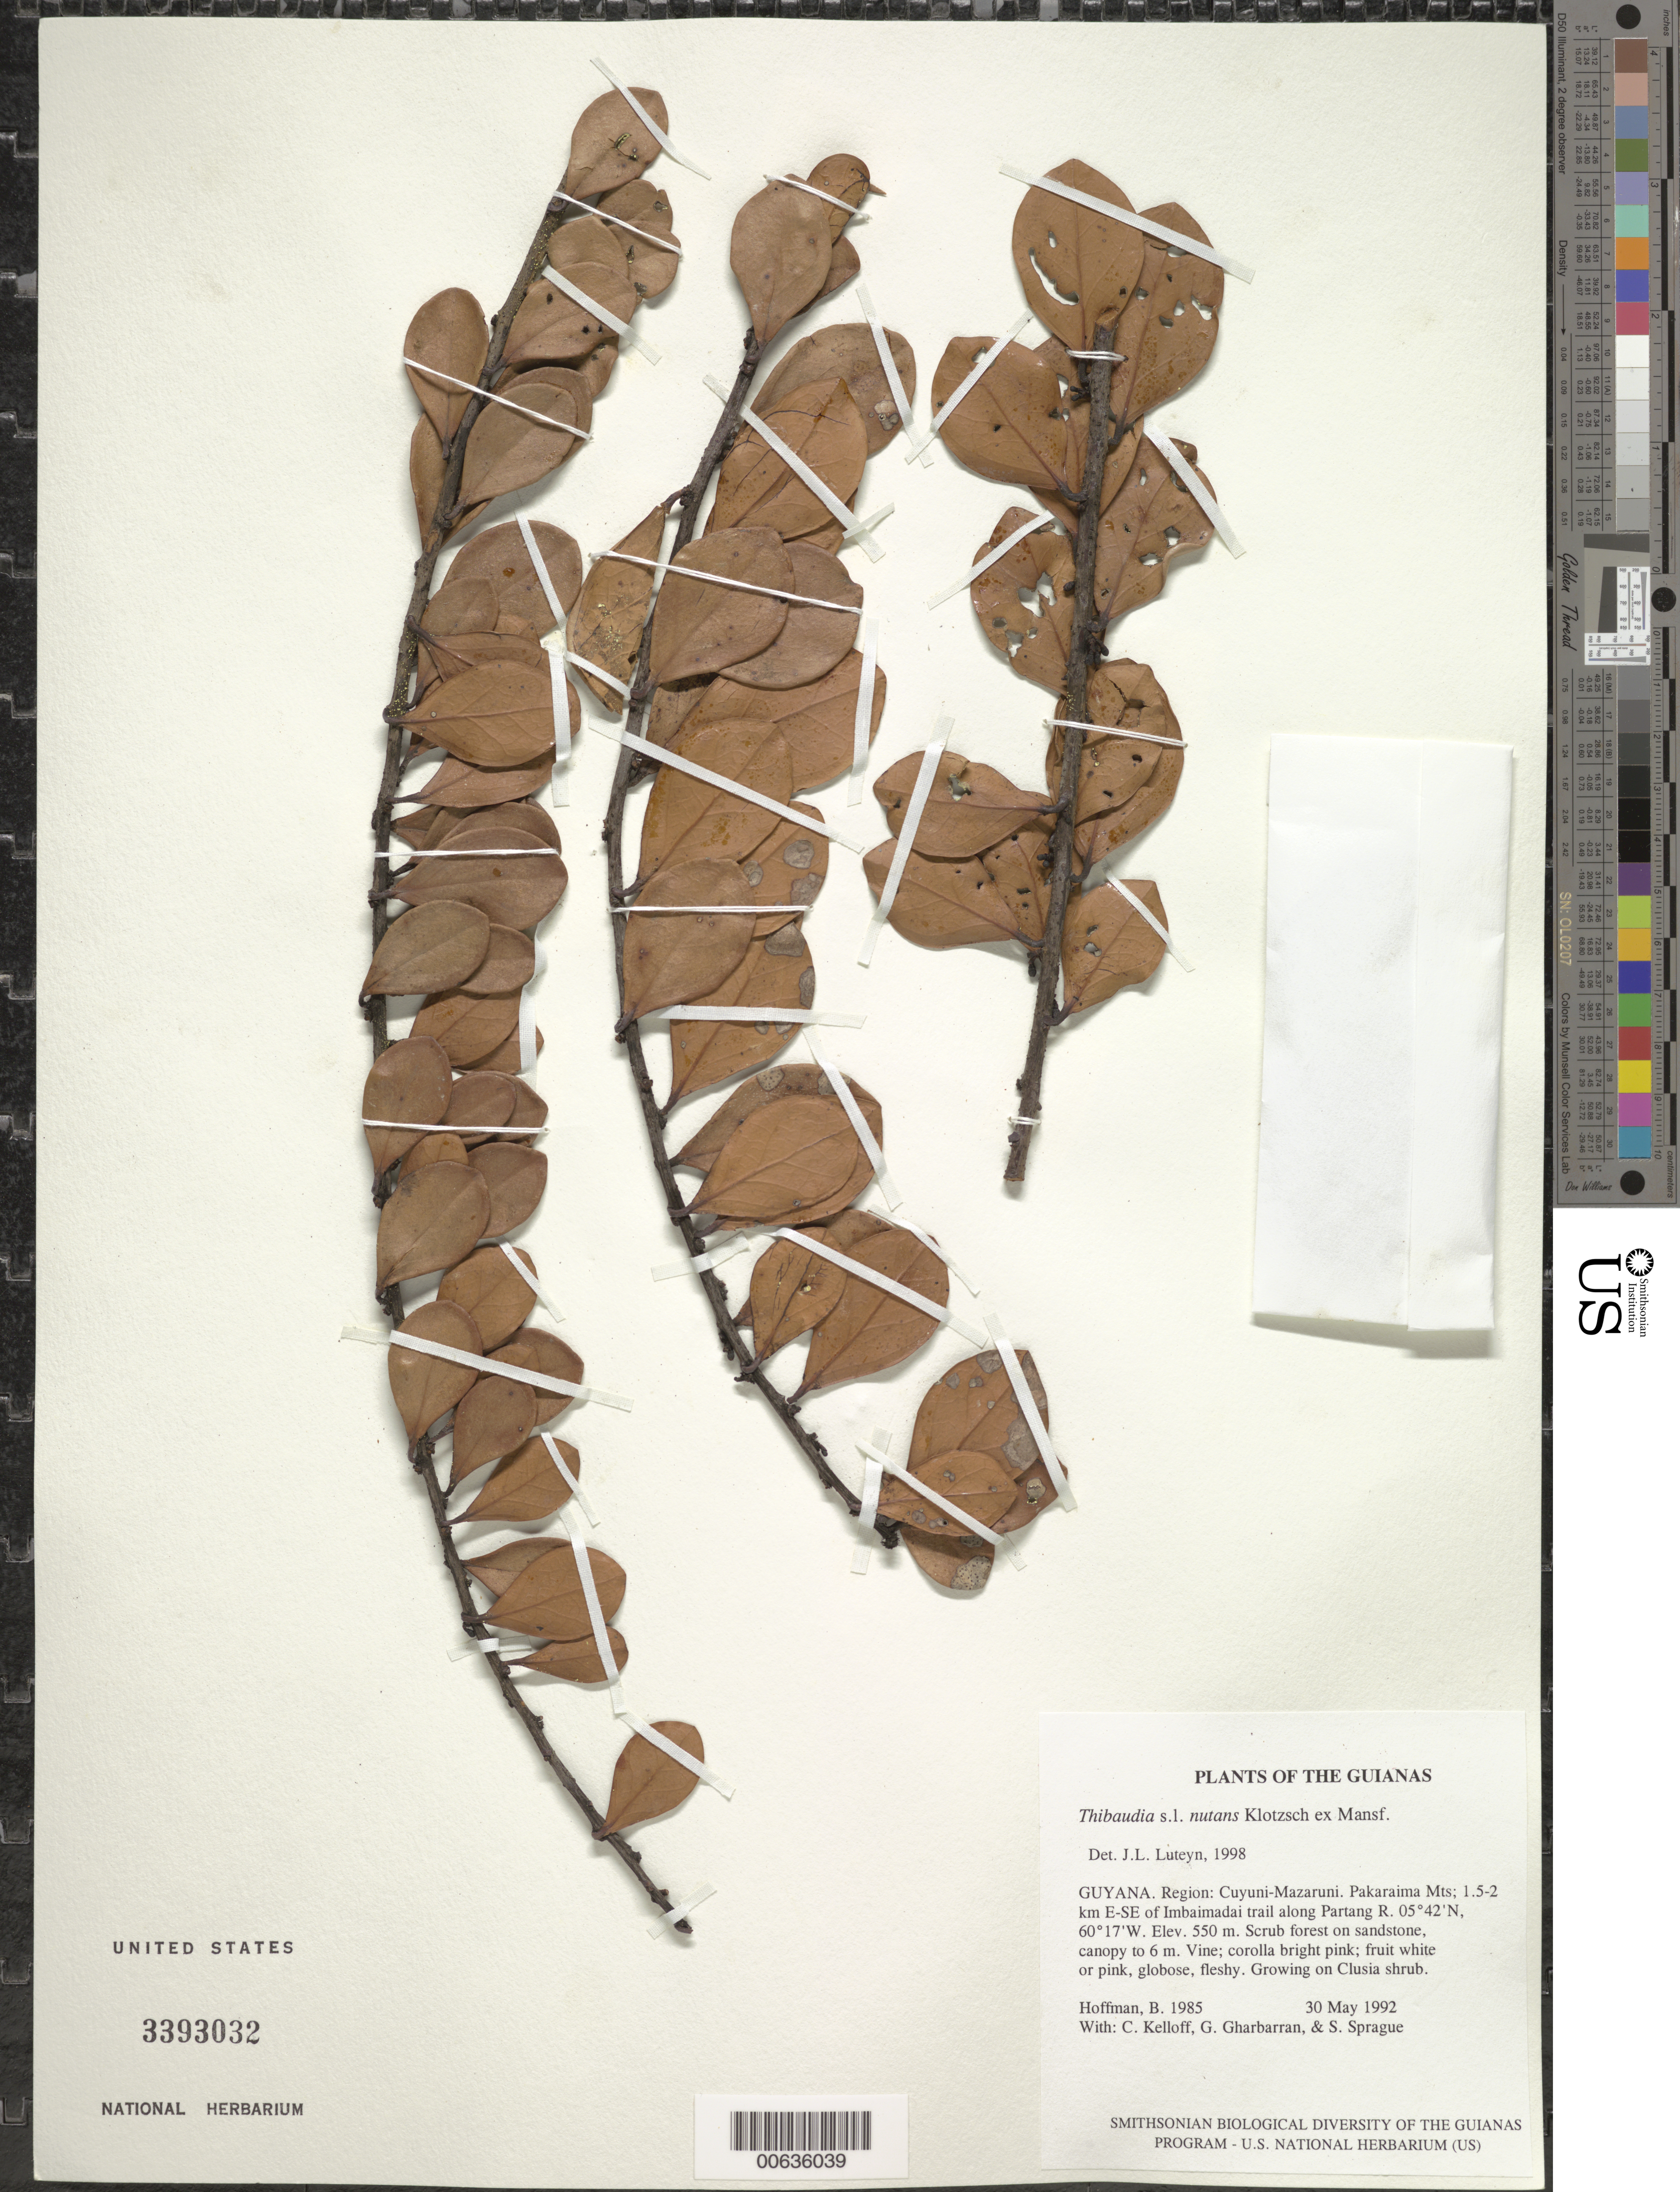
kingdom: Plantae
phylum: Tracheophyta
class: Magnoliopsida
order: Ericales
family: Ericaceae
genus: Thibaudia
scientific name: Thibaudia nutans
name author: Klotzsch ex Mansf.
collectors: B. Hoffman, C. L. Kelloff, G. Gharbarran & S. Sprague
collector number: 1985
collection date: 1992-05-30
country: Guyana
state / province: Cuyuni-Mazaruni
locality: The Guianas. Region: Cuyuni-Mazaruni. Pakaraima Mts; 1.5-2 km E-SE of Imbaimadai trail along Partang R.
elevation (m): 550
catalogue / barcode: US 3393032